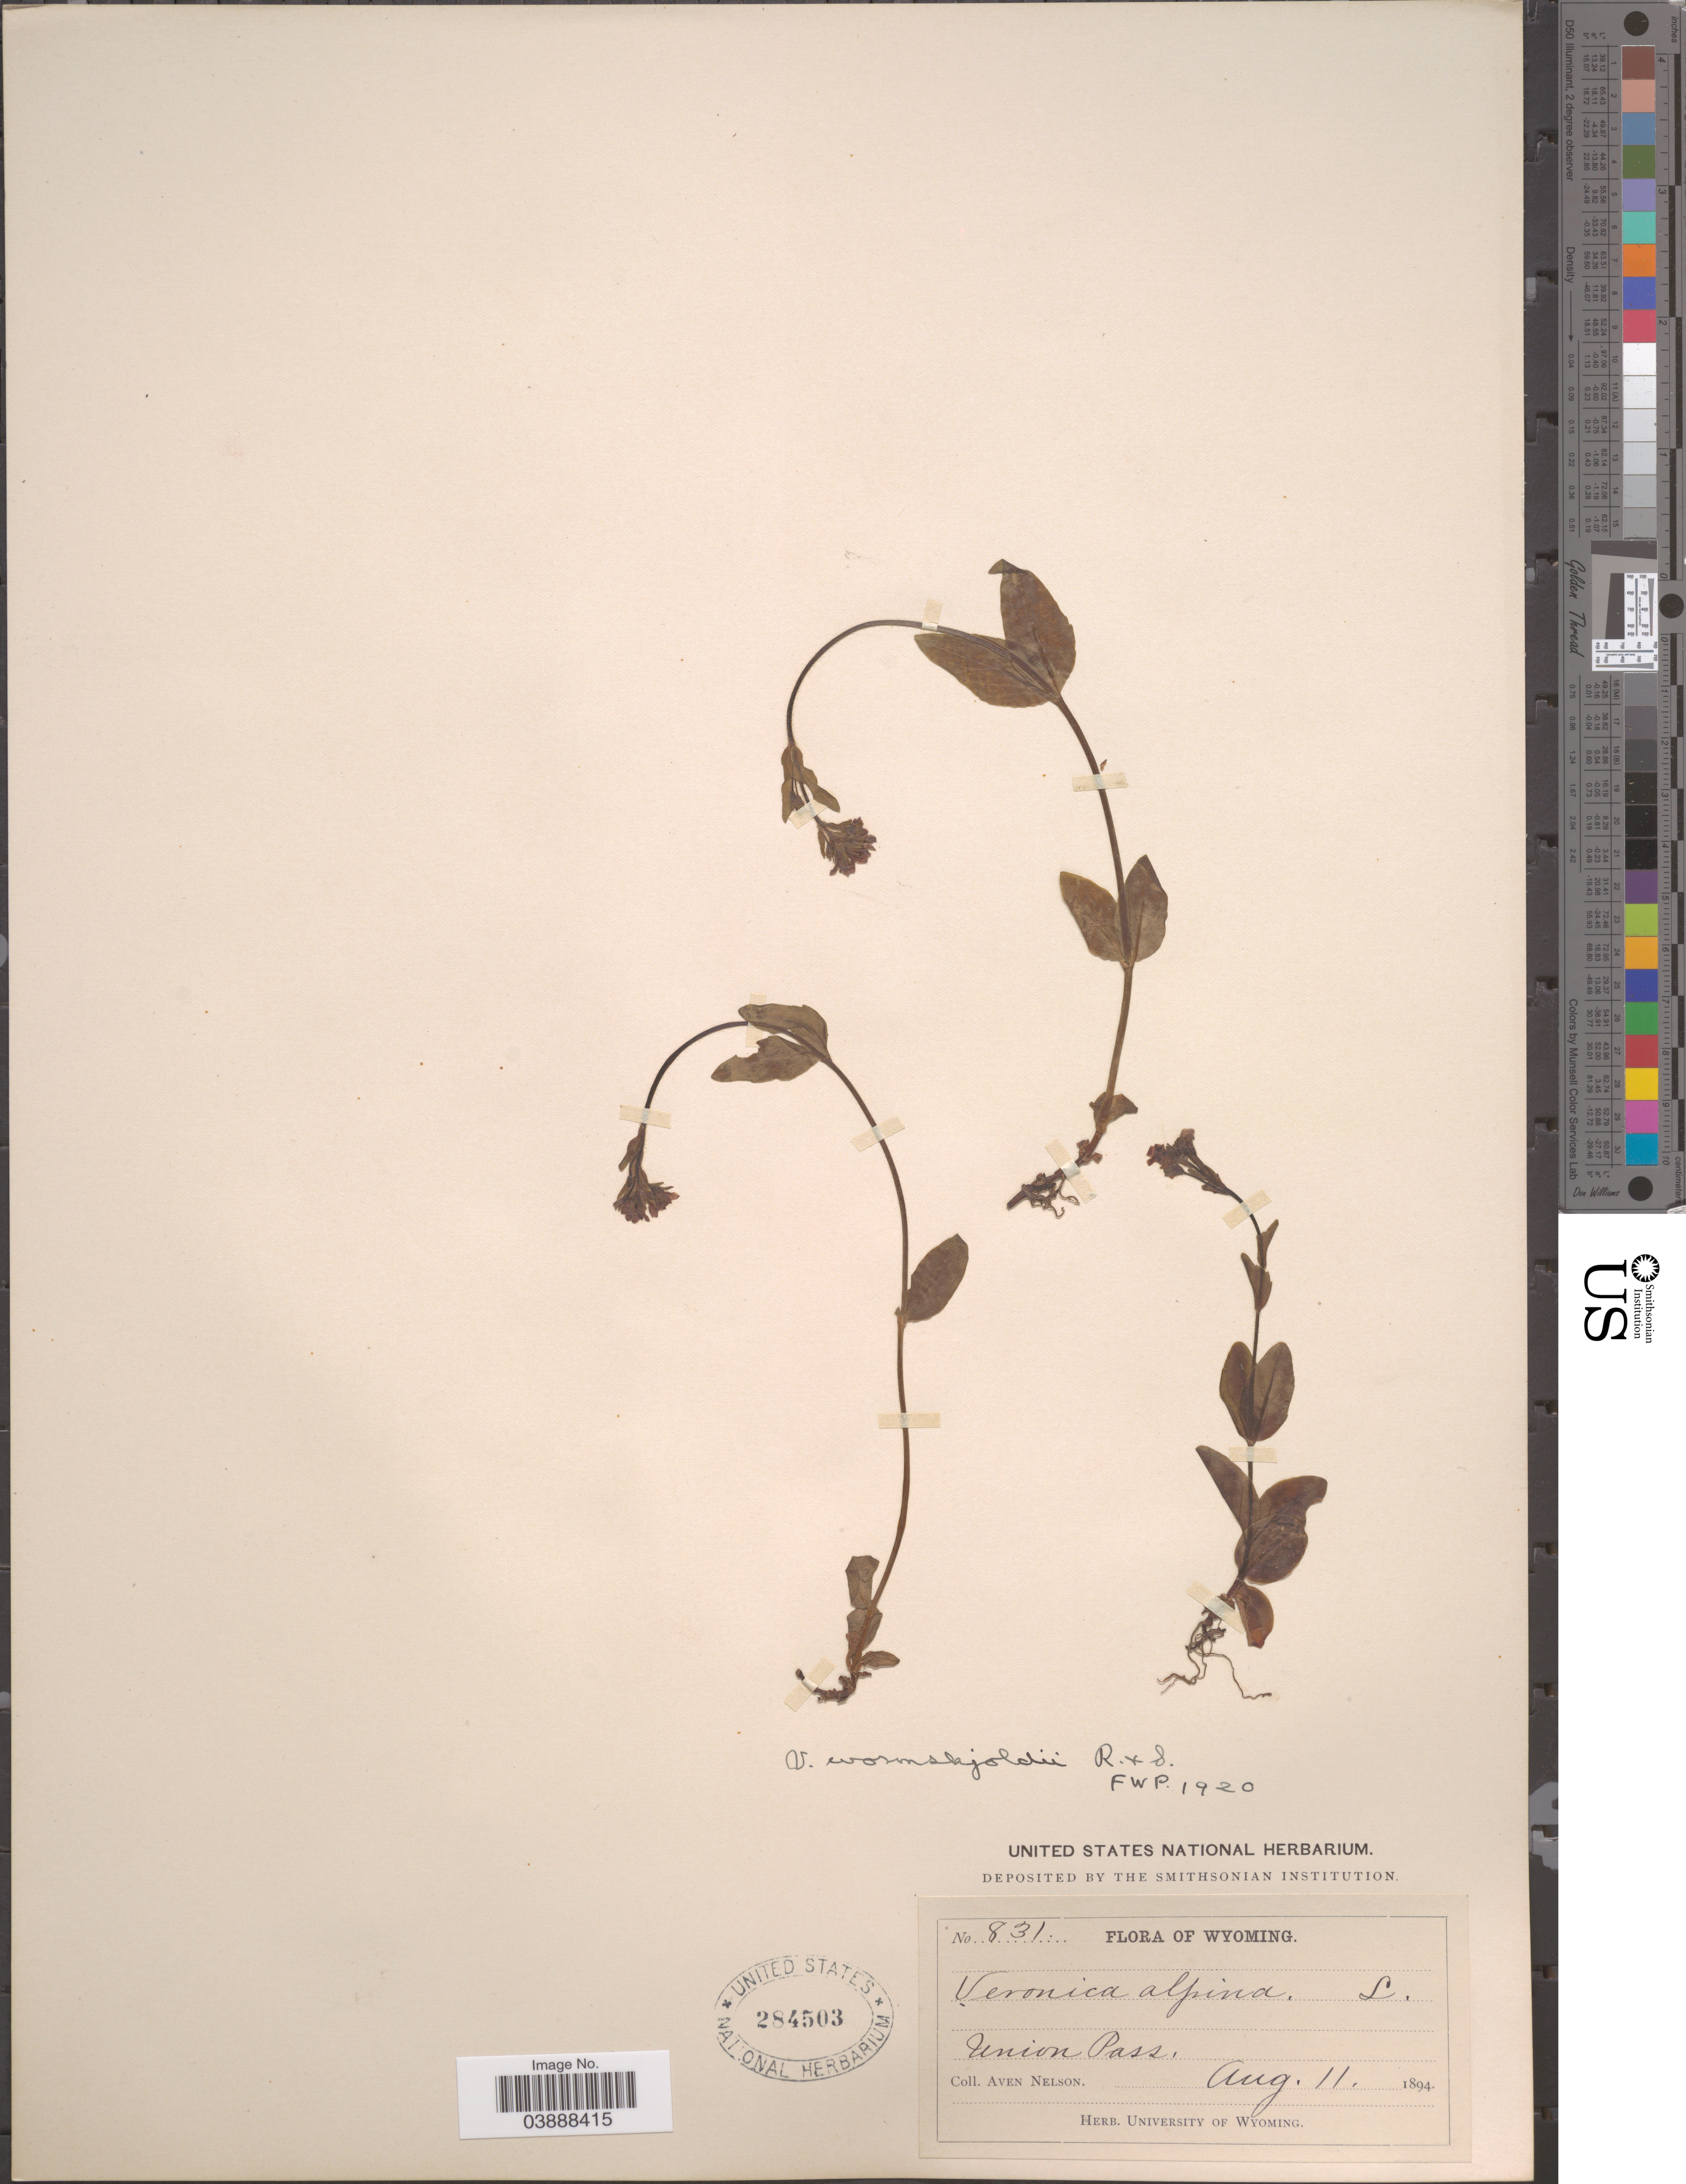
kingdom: Plantae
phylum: Tracheophyta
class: Magnoliopsida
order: Lamiales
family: Plantaginaceae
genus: Veronica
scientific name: Veronica wormskjoldii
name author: Roem. & Schult.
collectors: A. Nelson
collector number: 831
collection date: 1894-08-11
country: United States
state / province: Wyoming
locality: Union Pass.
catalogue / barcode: US 284503